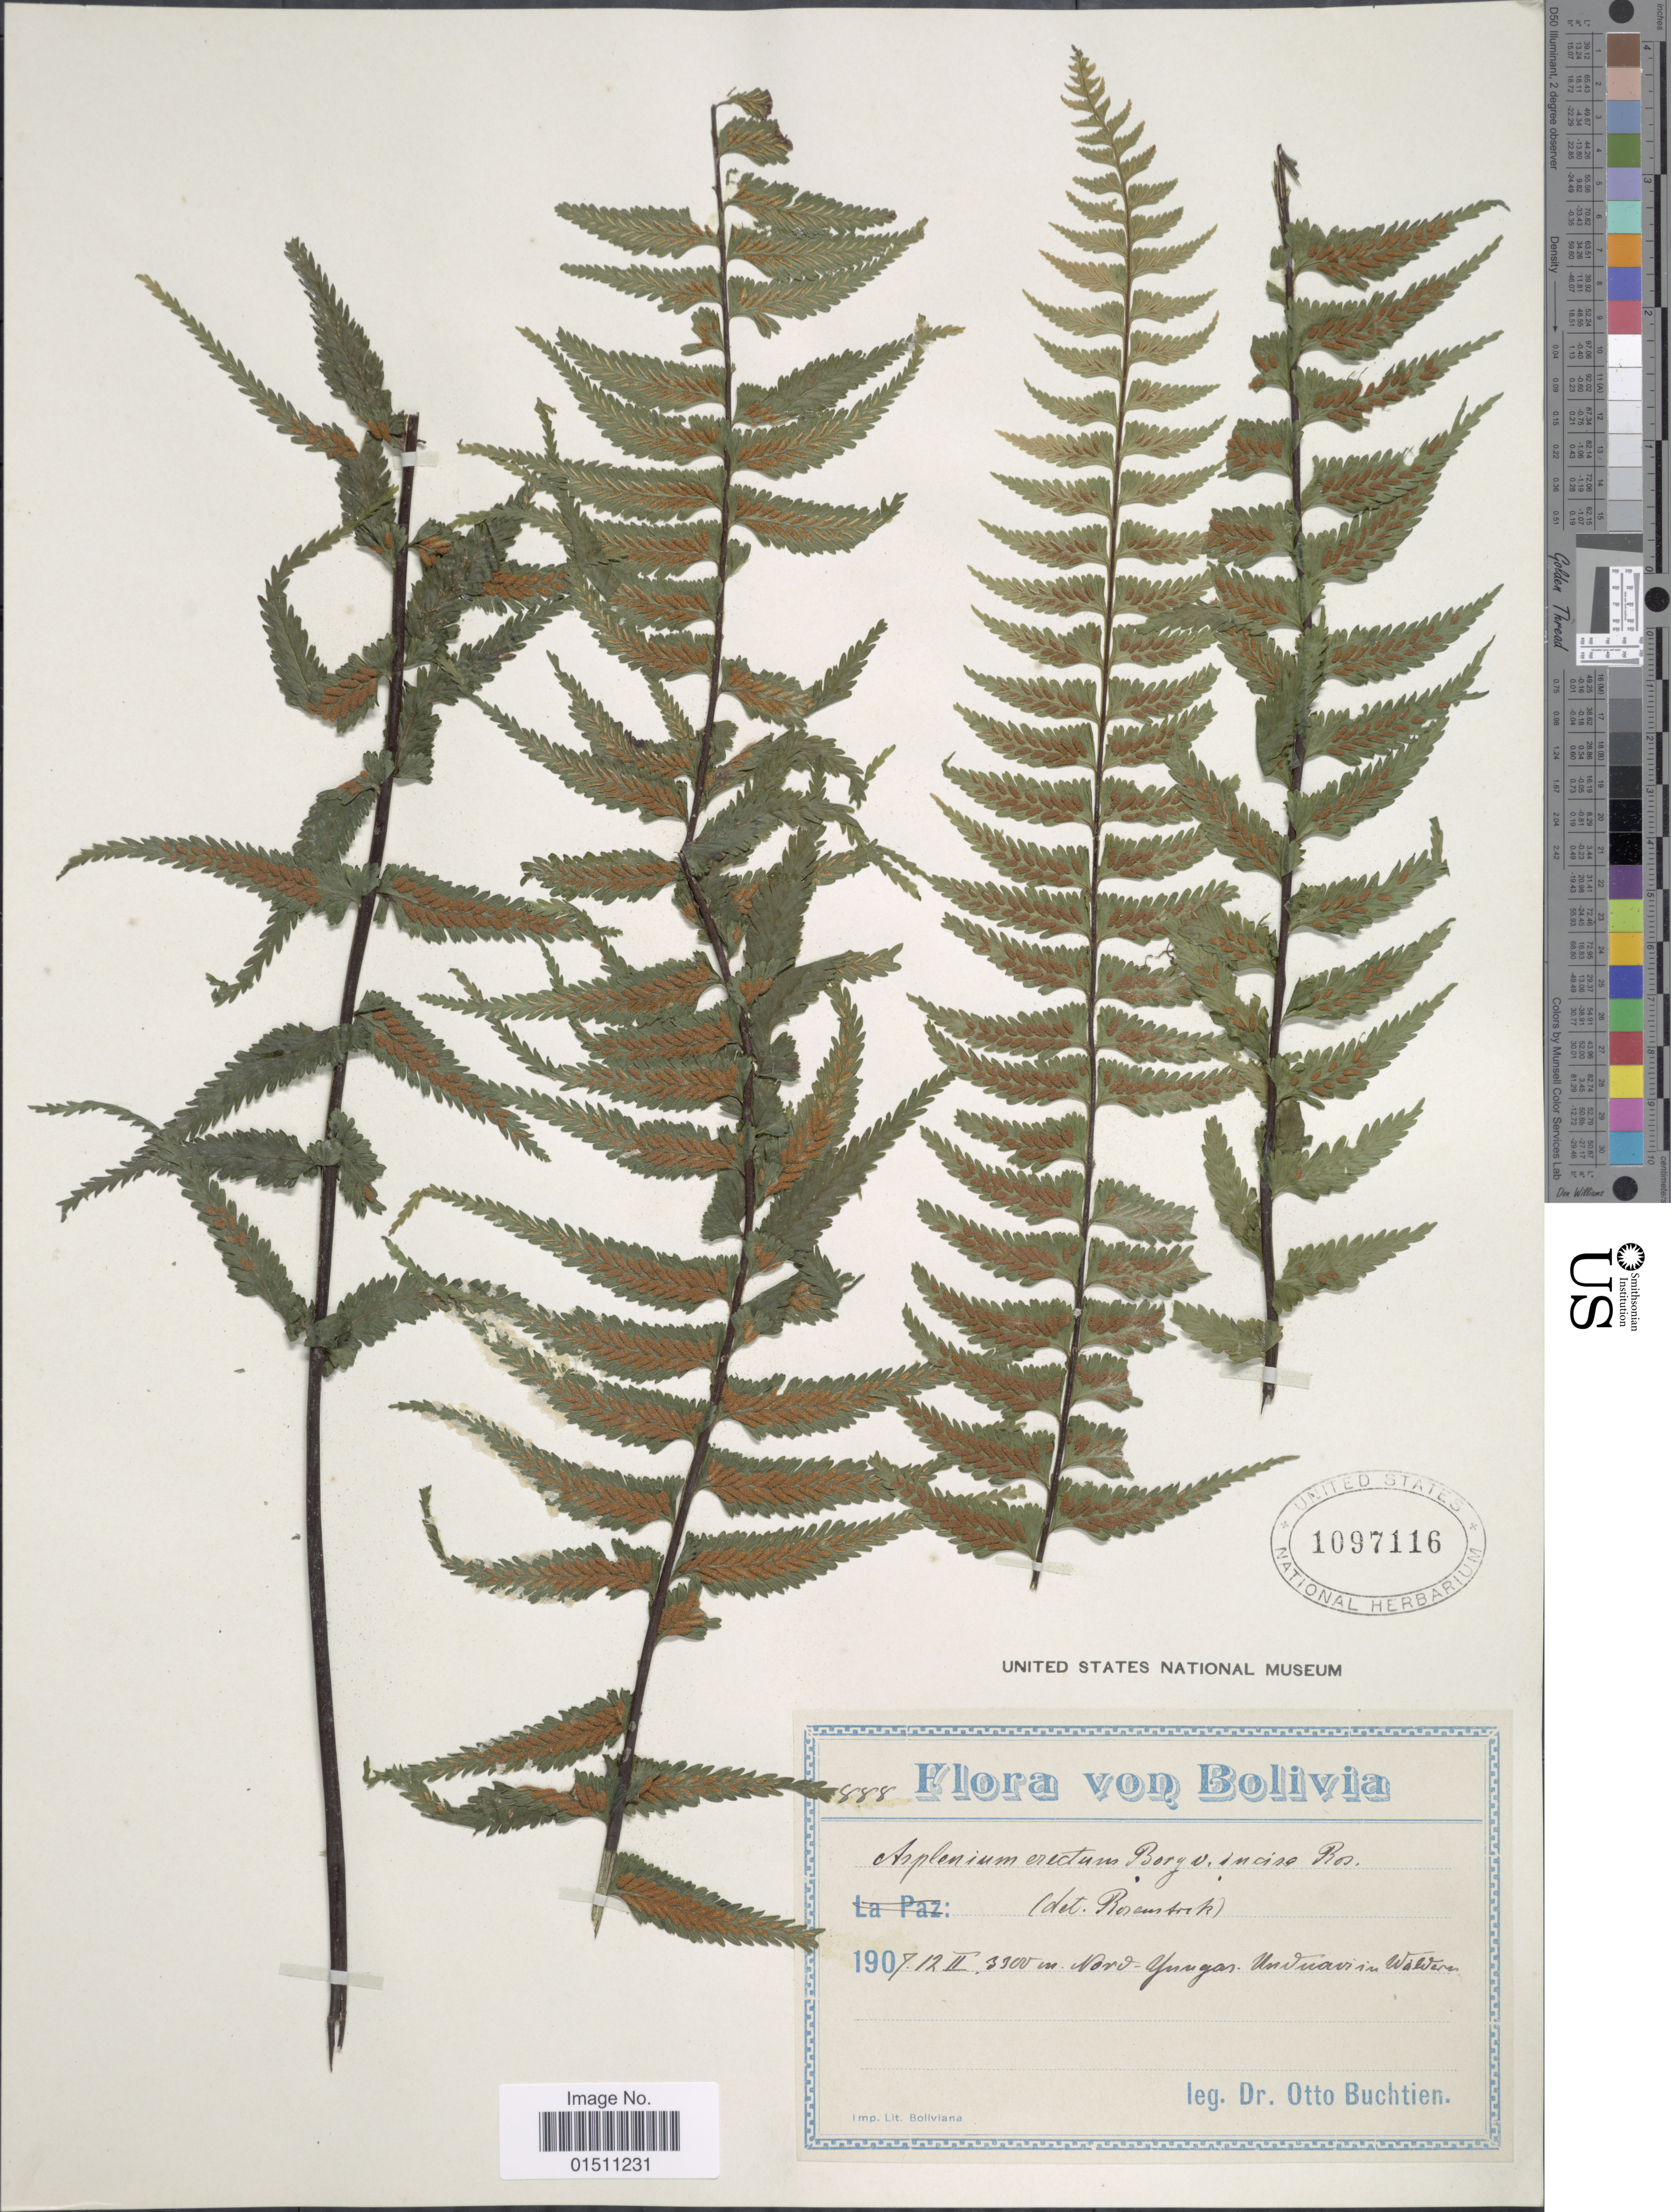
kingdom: Plantae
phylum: Tracheophyta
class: Polypodiopsida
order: Polypodiales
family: Aspleniaceae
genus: Asplenium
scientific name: Asplenium harpeodes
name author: Kunze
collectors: O. Buchtien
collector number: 888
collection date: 1907-02-12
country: Bolivia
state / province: La Paz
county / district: Nor Yungas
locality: Unduavi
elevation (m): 3300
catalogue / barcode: US 1097116